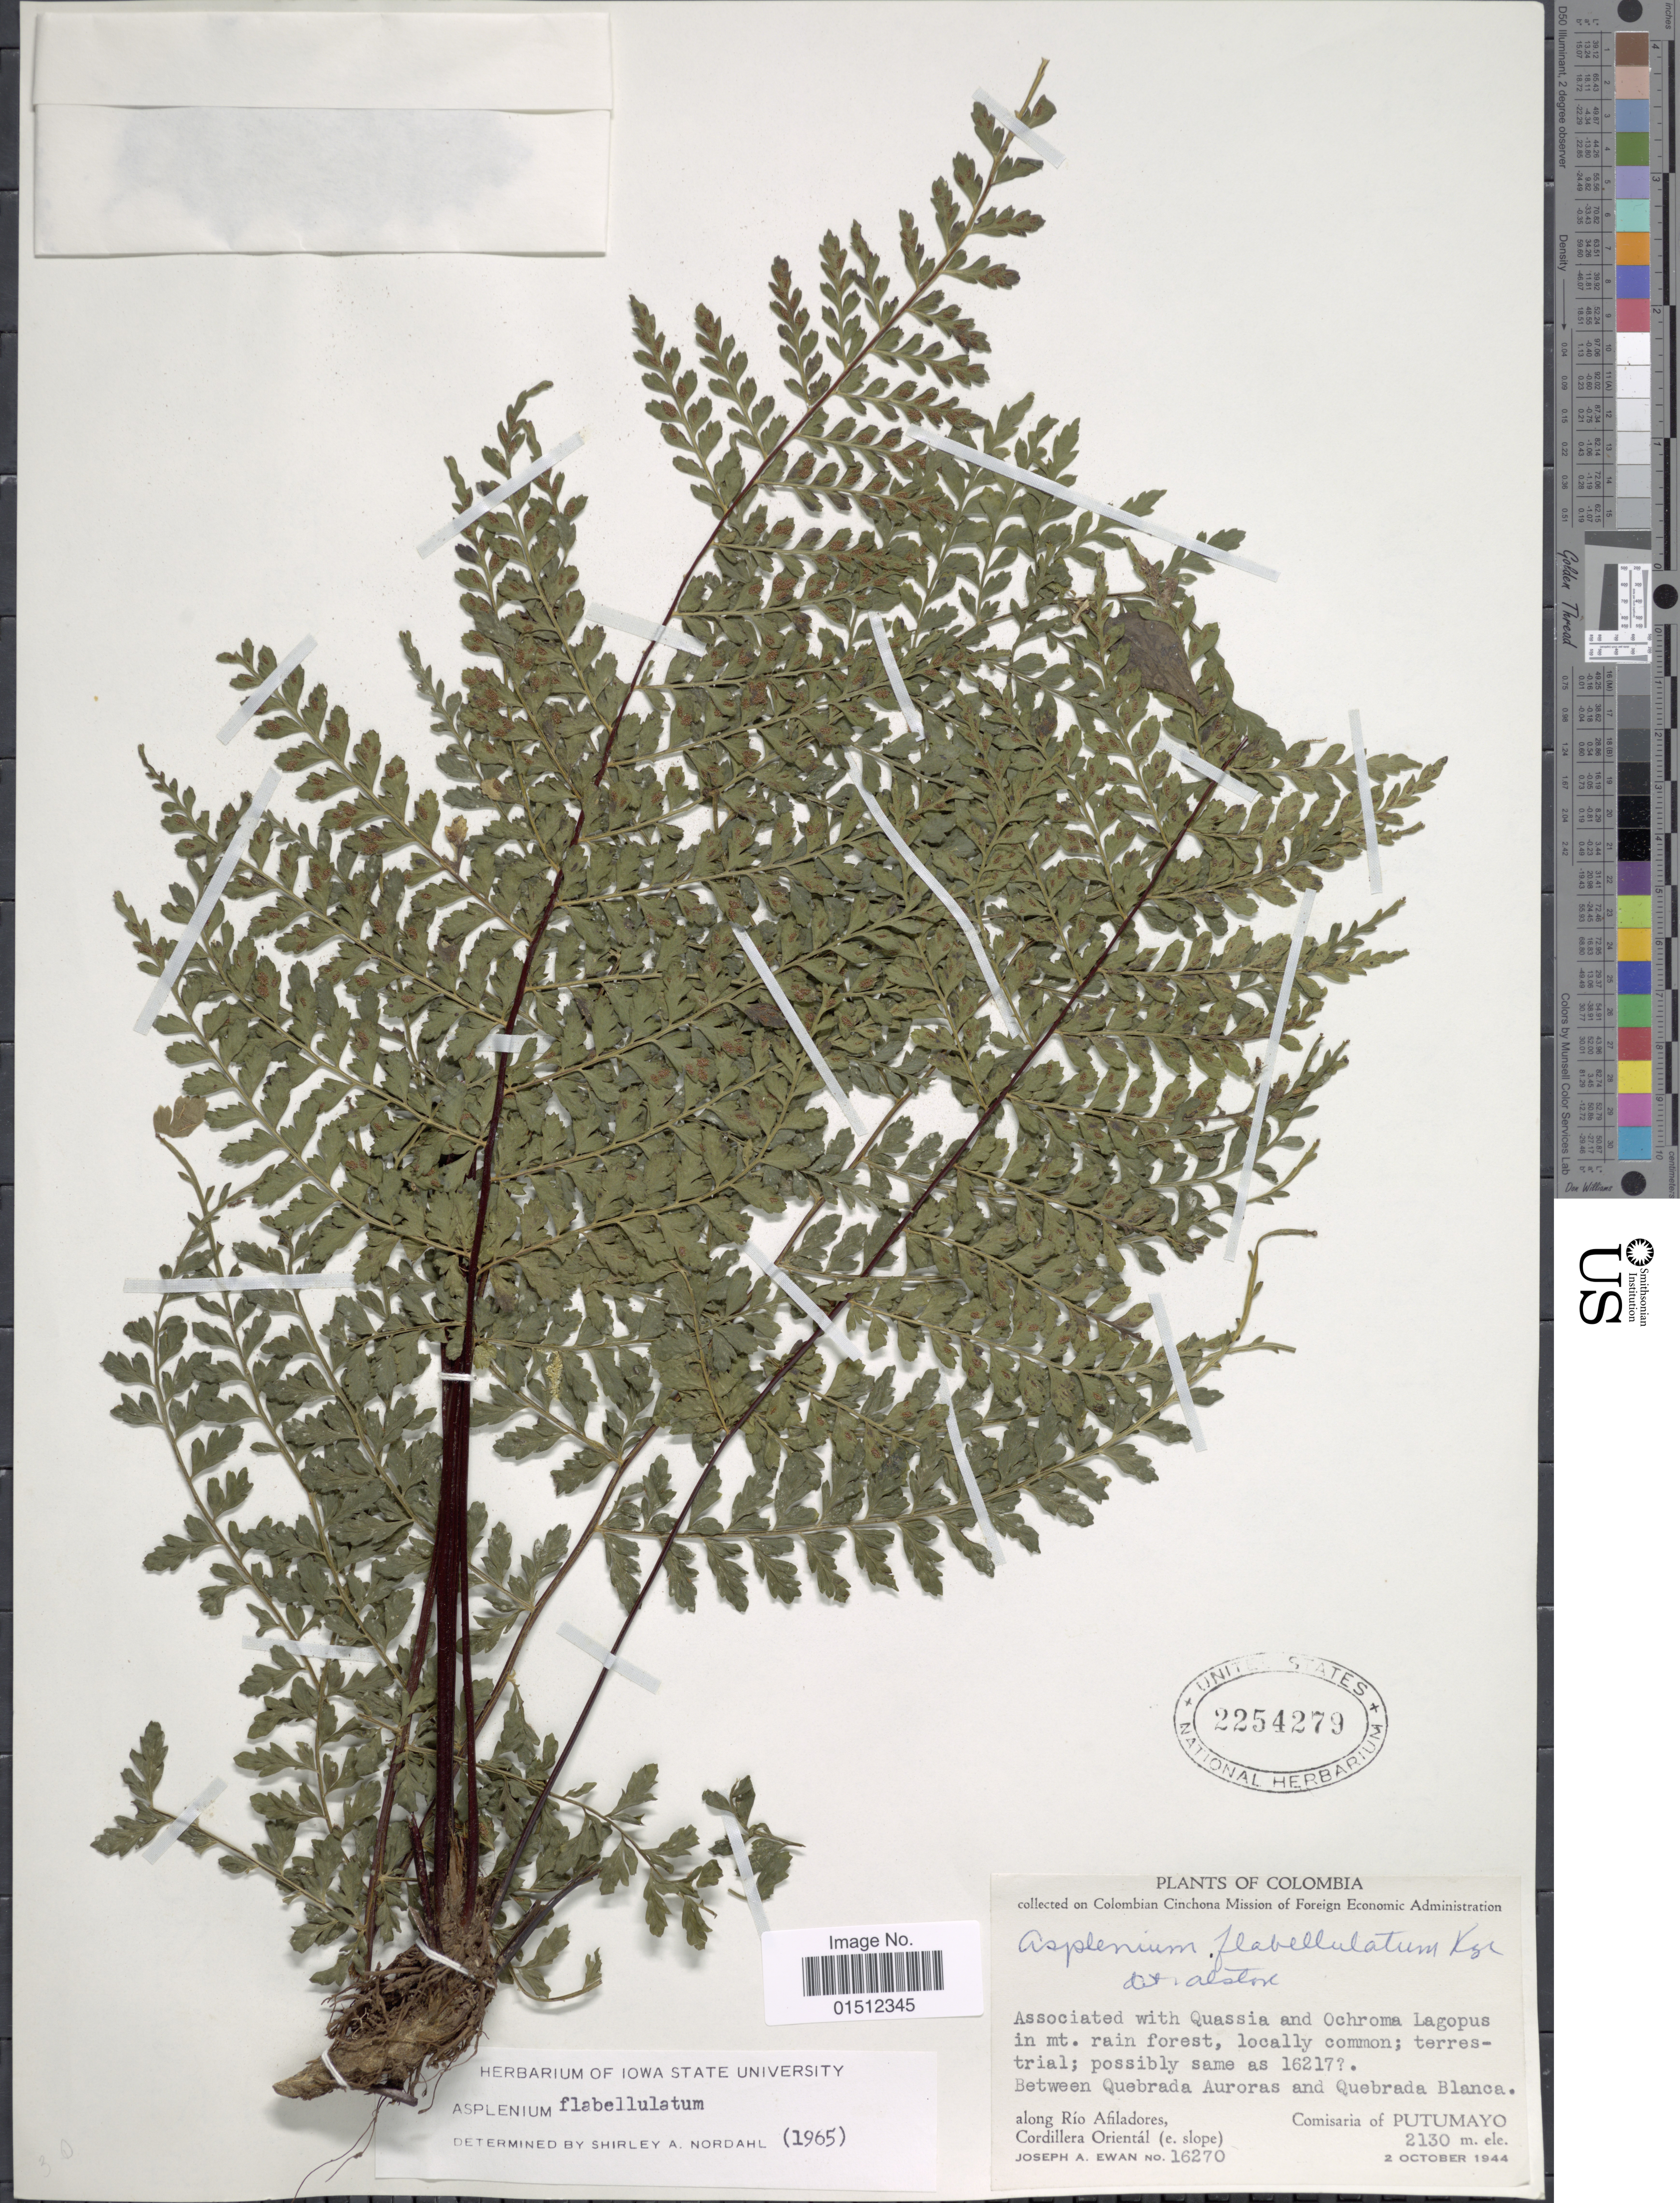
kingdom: Plantae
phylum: Tracheophyta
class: Polypodiopsida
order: Polypodiales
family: Aspleniaceae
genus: Asplenium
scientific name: Asplenium radicans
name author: L.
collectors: J. A. Ewan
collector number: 16270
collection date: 1944-10-02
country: Colombia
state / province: Putumayo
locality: Colombia. Between Quebrada Auroras and Quebrada Blanca. along Rio afiladores, Cordillera Oriental (e. slope), Comisaria of Putumayo.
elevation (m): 2130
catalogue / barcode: US 2254279